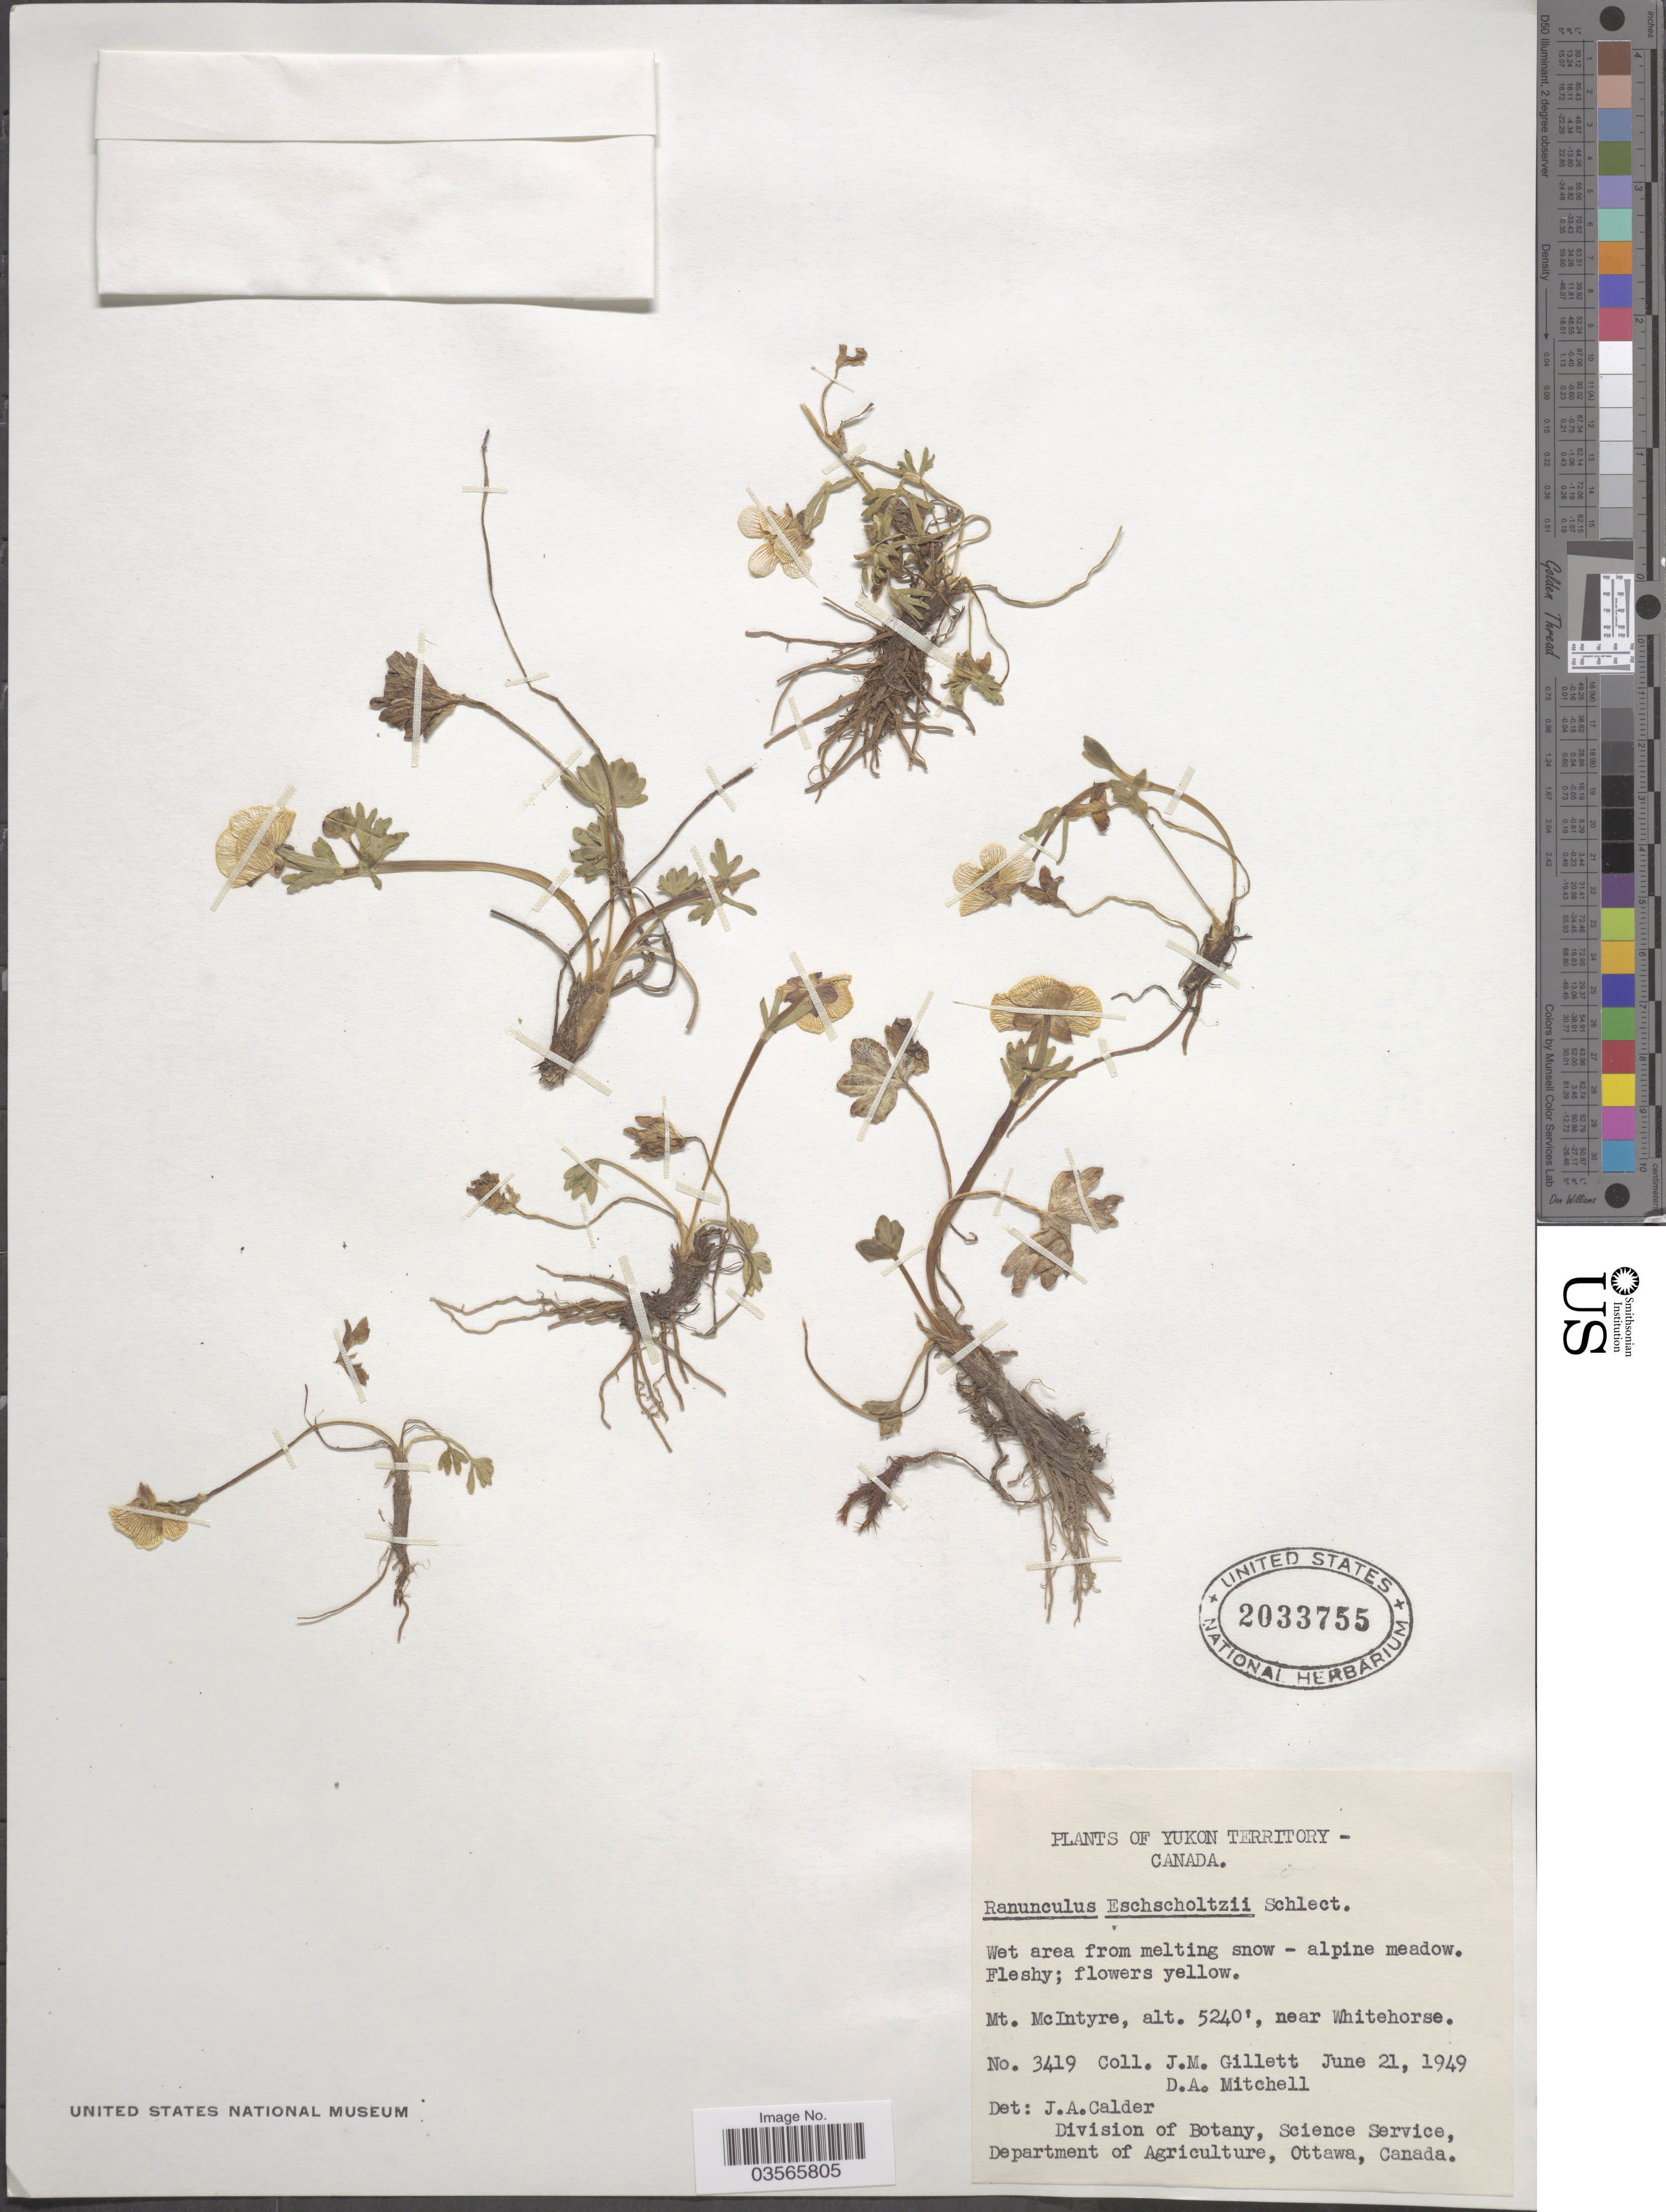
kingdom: Plantae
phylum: Tracheophyta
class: Magnoliopsida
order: Ranunculales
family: Ranunculaceae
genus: Ranunculus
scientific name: Ranunculus eschscholtzii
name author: Schltdl.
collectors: J. M. Gillett & D. Mitchell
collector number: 3419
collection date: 1949-06-21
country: Canada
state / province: Yukon Territory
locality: Mt. McIntyre, near Whitehorse.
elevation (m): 1597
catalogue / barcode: US 2033755